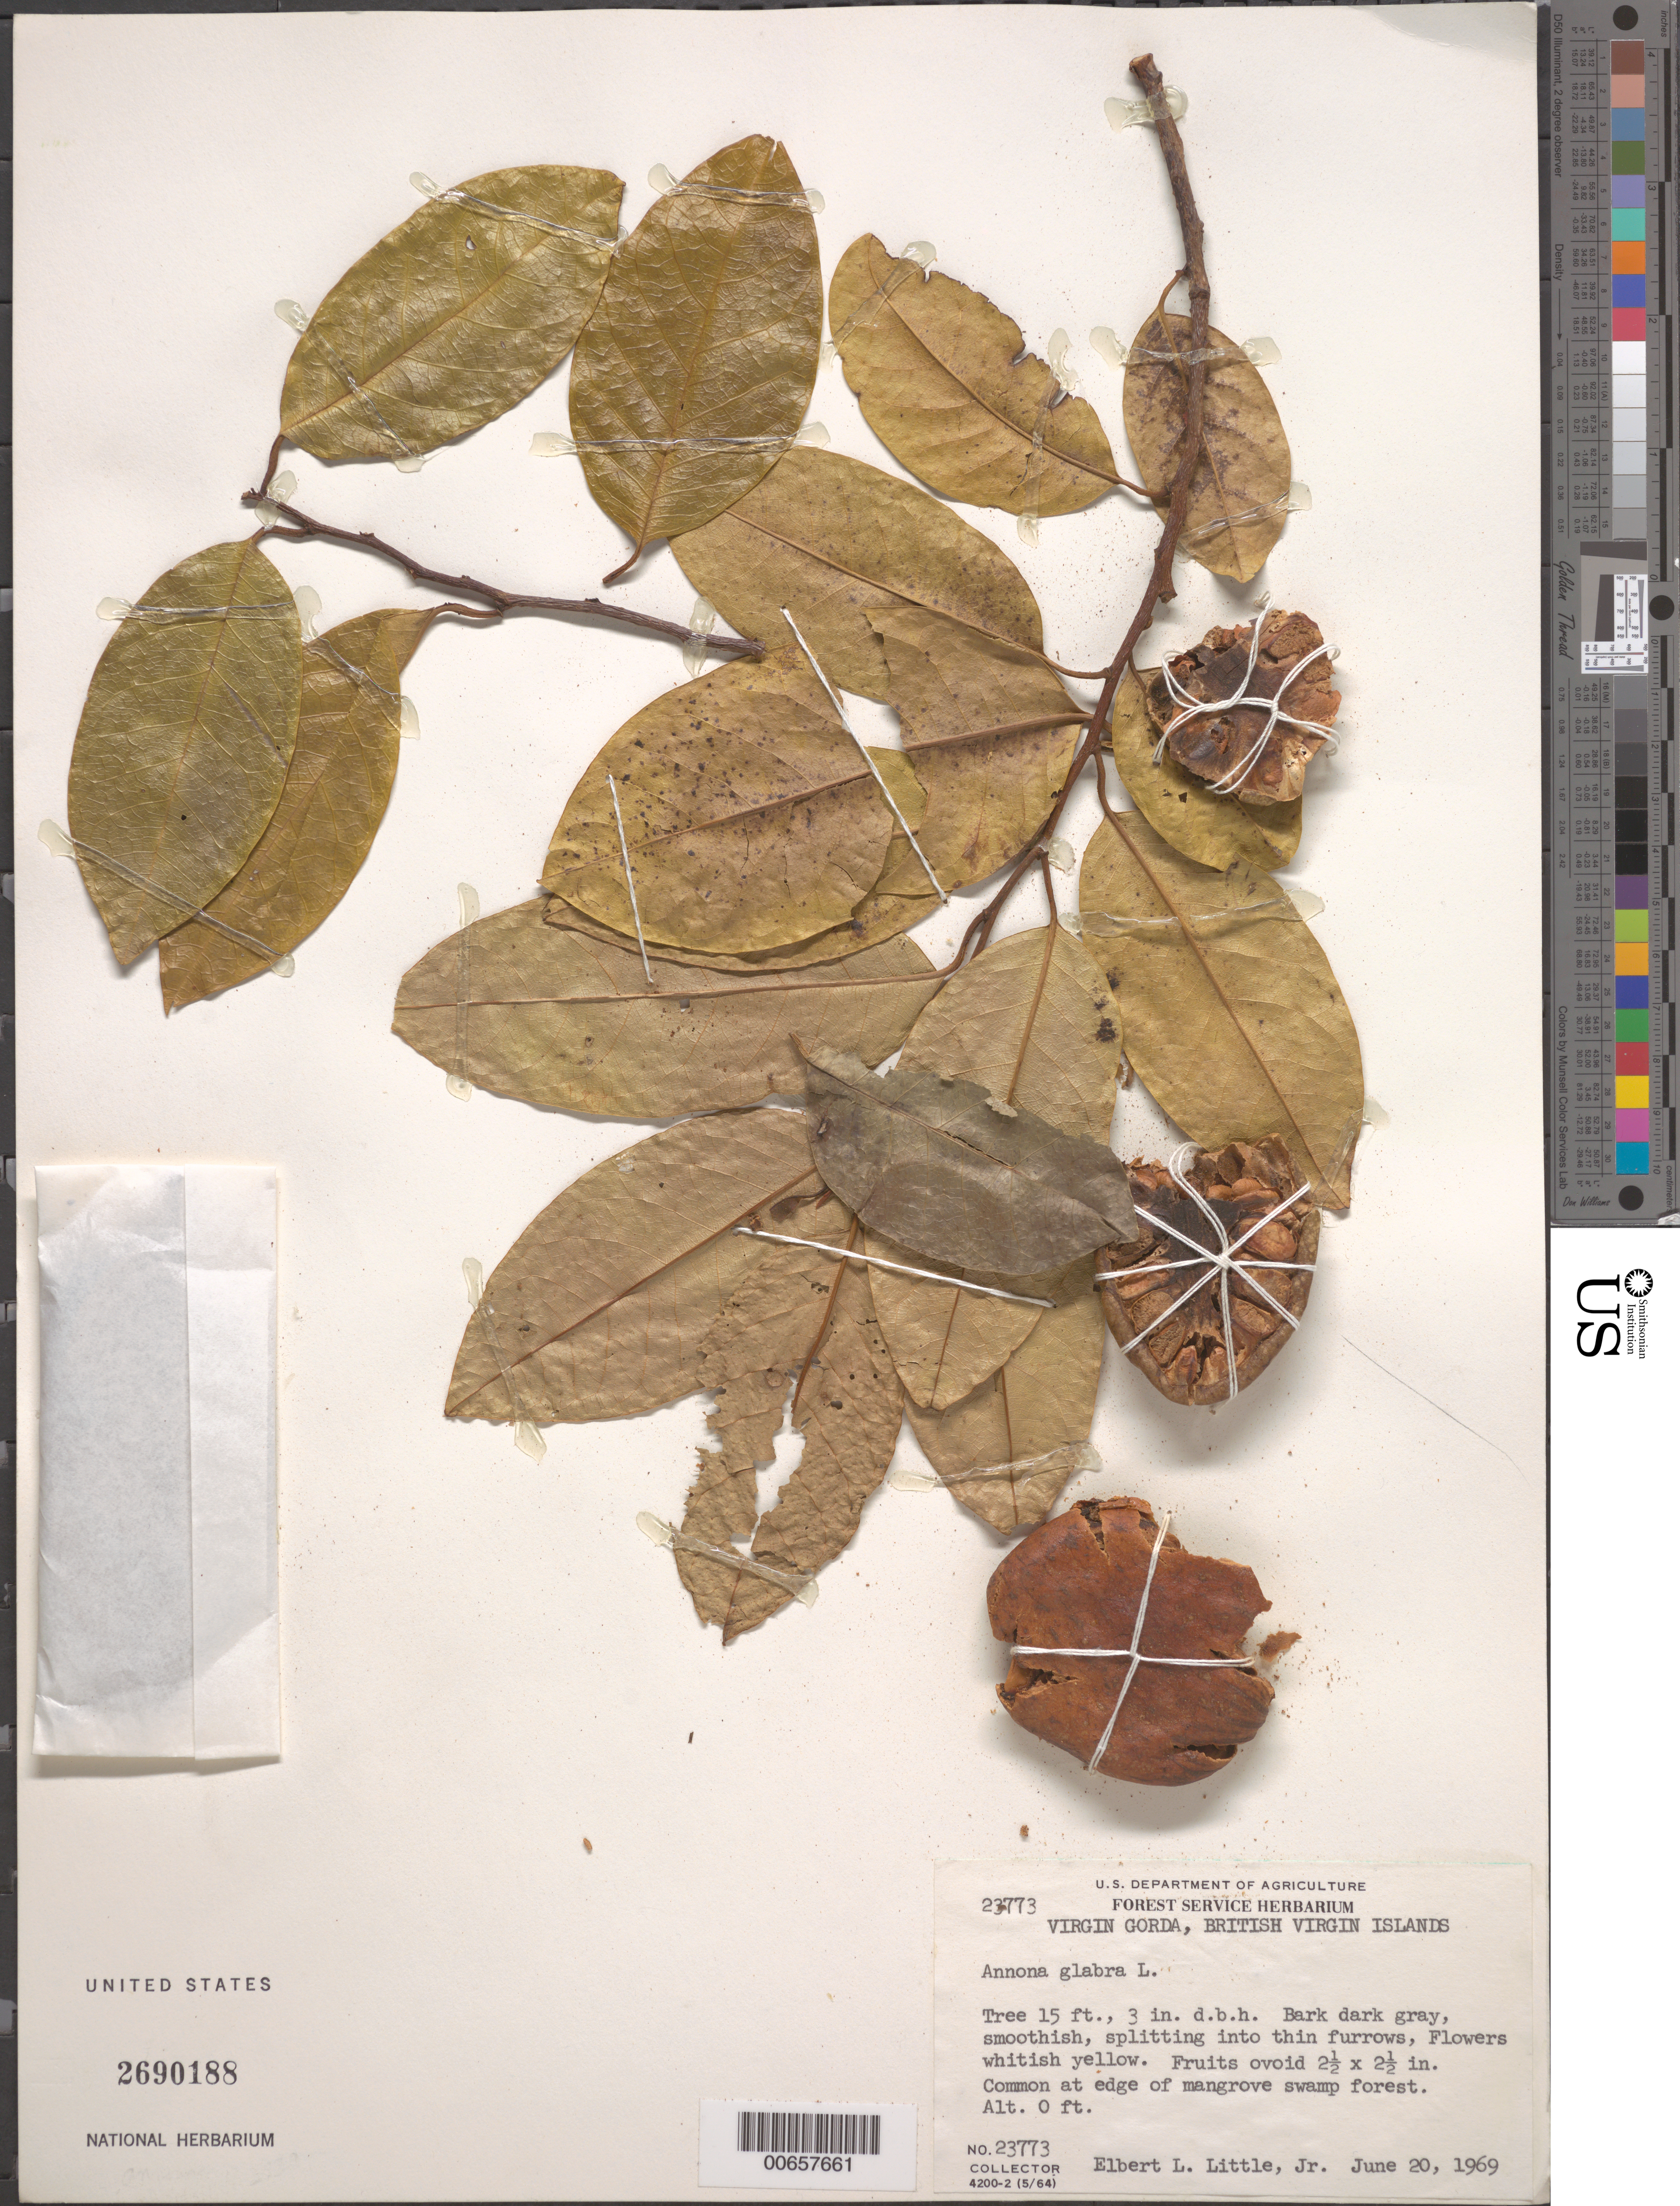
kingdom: Plantae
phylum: Tracheophyta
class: Magnoliopsida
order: Magnoliales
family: Annonaceae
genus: Annona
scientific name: Annona glabra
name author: L.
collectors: E. L. Little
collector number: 23773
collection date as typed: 20 Jun 1969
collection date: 1969-06-20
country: British Virgin Islands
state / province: Virgin Gorda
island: Virgin Gorda Island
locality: At edge of mangrove swamp forest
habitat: Edge of mangrove swamp forest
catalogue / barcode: US 2690188